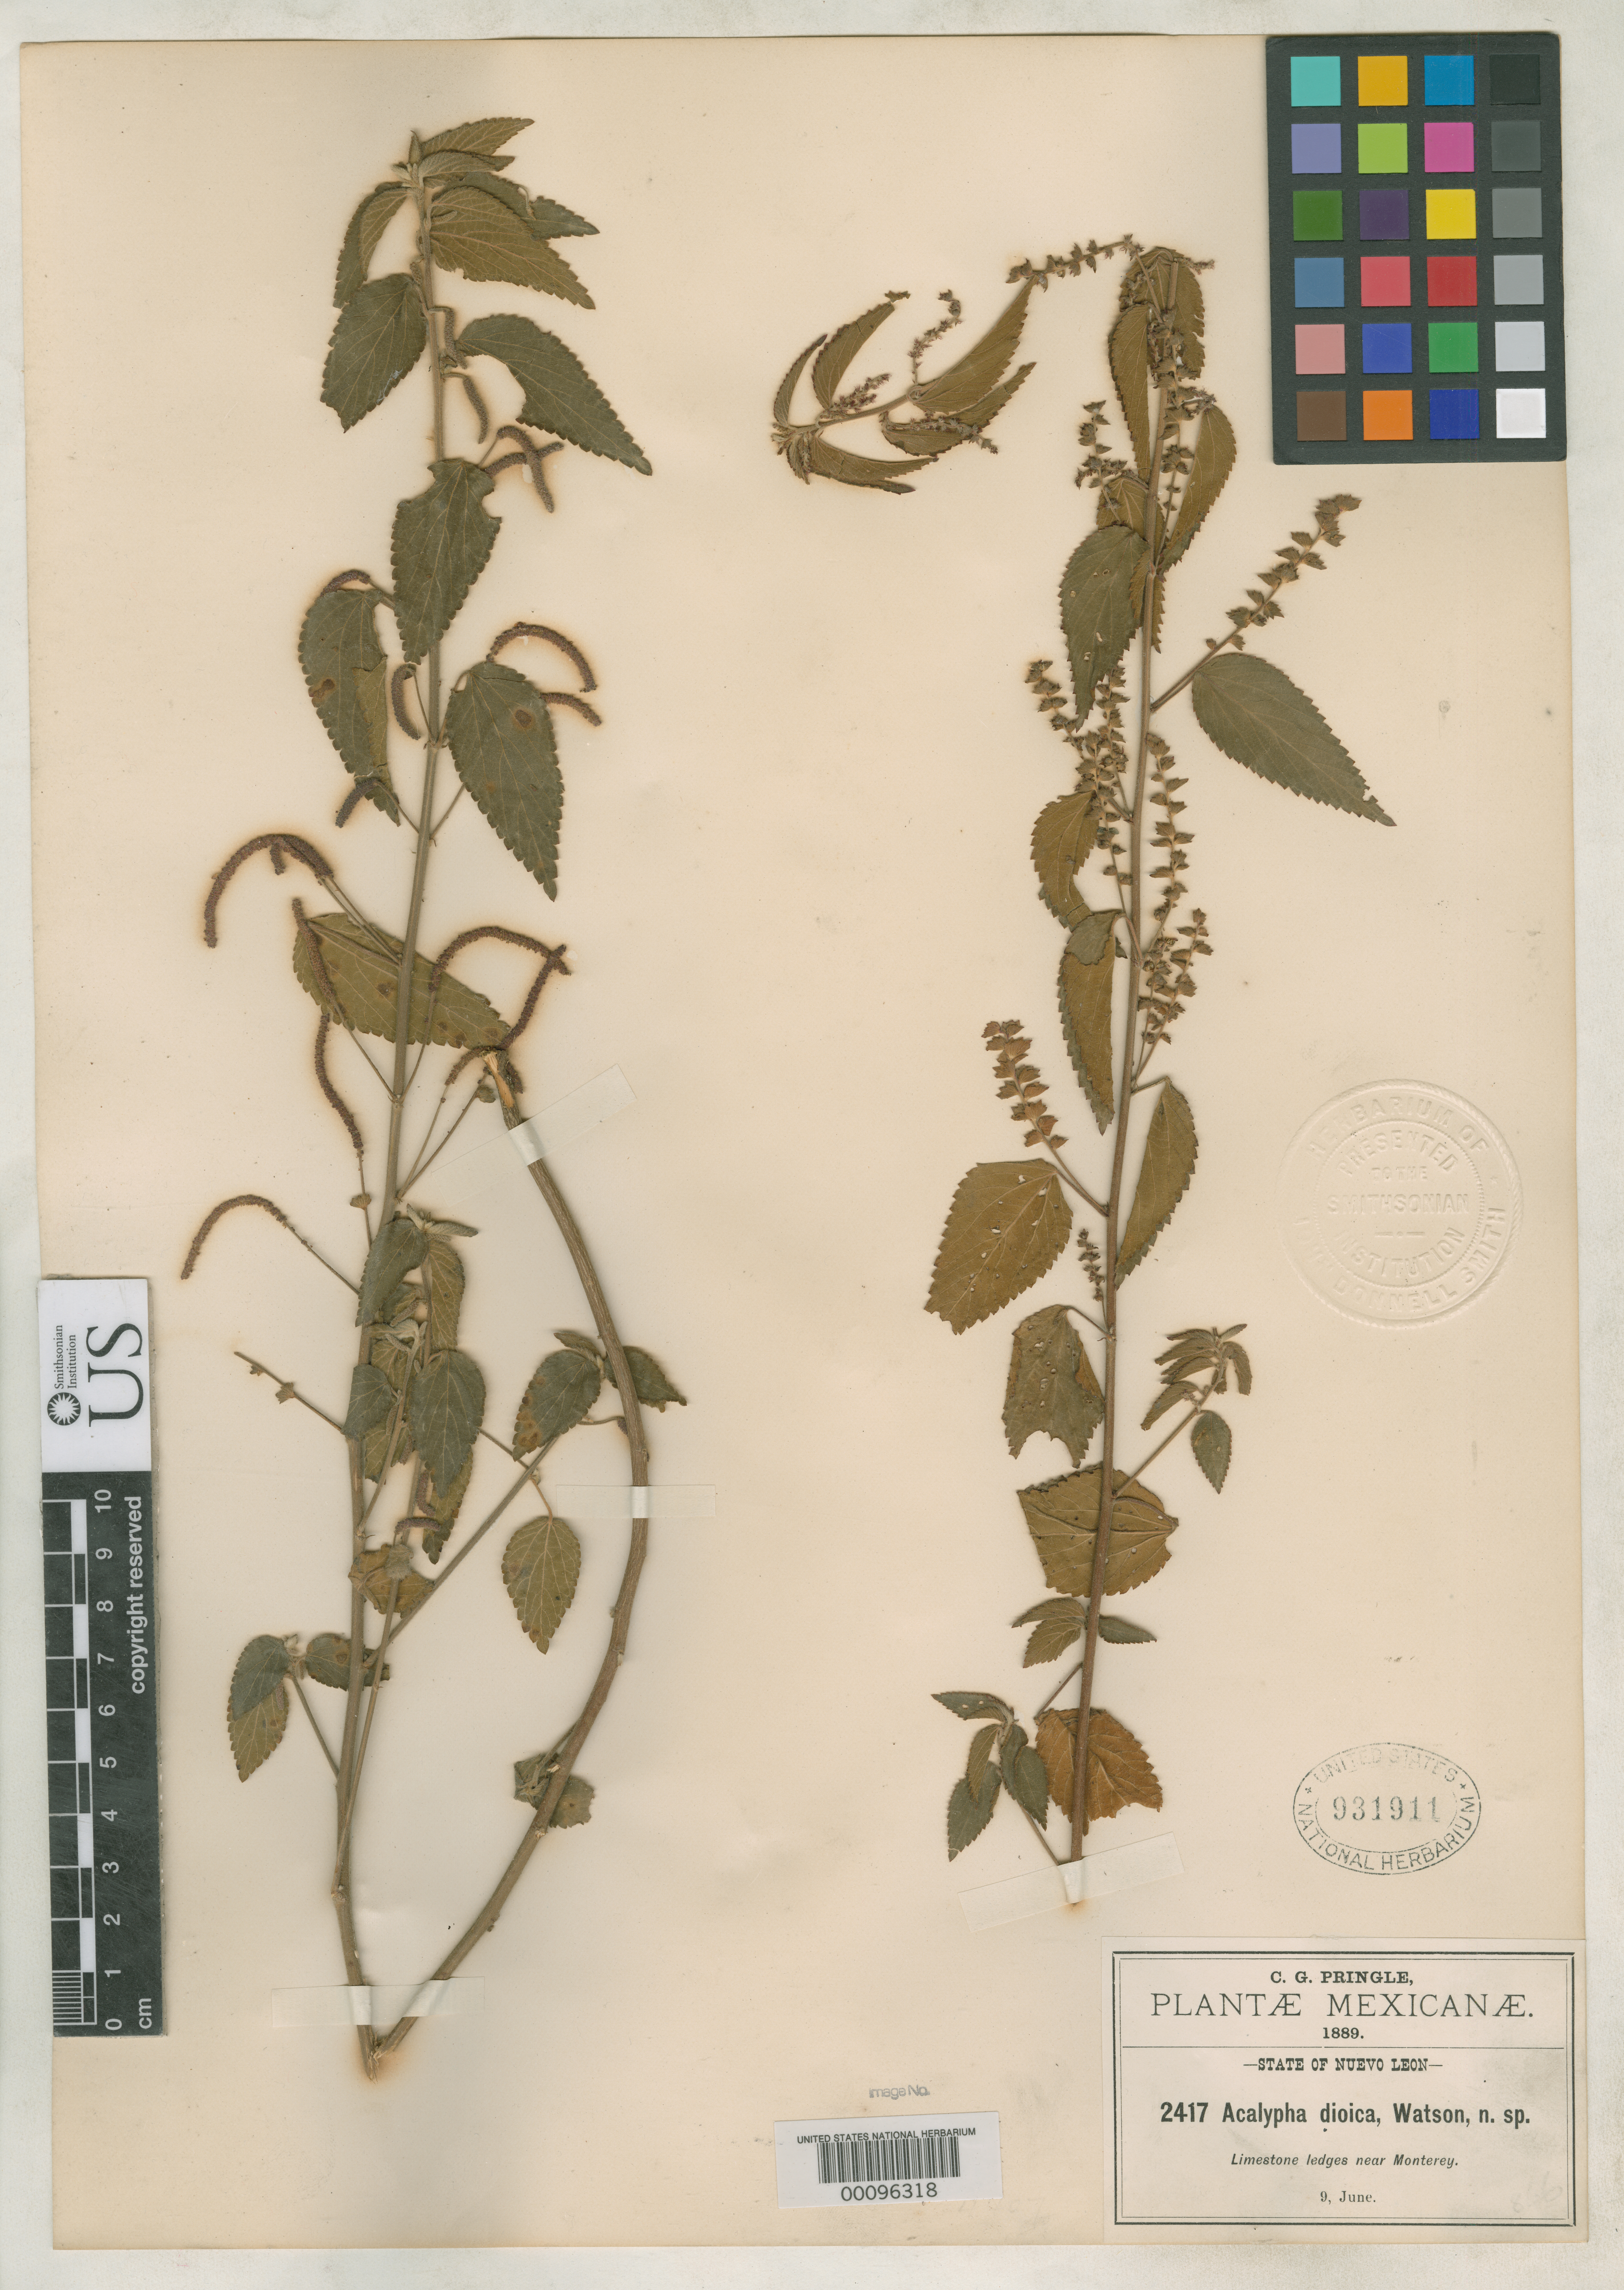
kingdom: Plantae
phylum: Tracheophyta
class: Magnoliopsida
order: Malpighiales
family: Euphorbiaceae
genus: Acalypha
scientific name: Acalypha dioica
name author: S. Watson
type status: Type Collection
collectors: C. G. Pringle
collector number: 2417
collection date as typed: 09 Jun 1889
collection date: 1889-06-09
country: Mexico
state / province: Nuevo León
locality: Near Monterey.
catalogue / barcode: US 931911